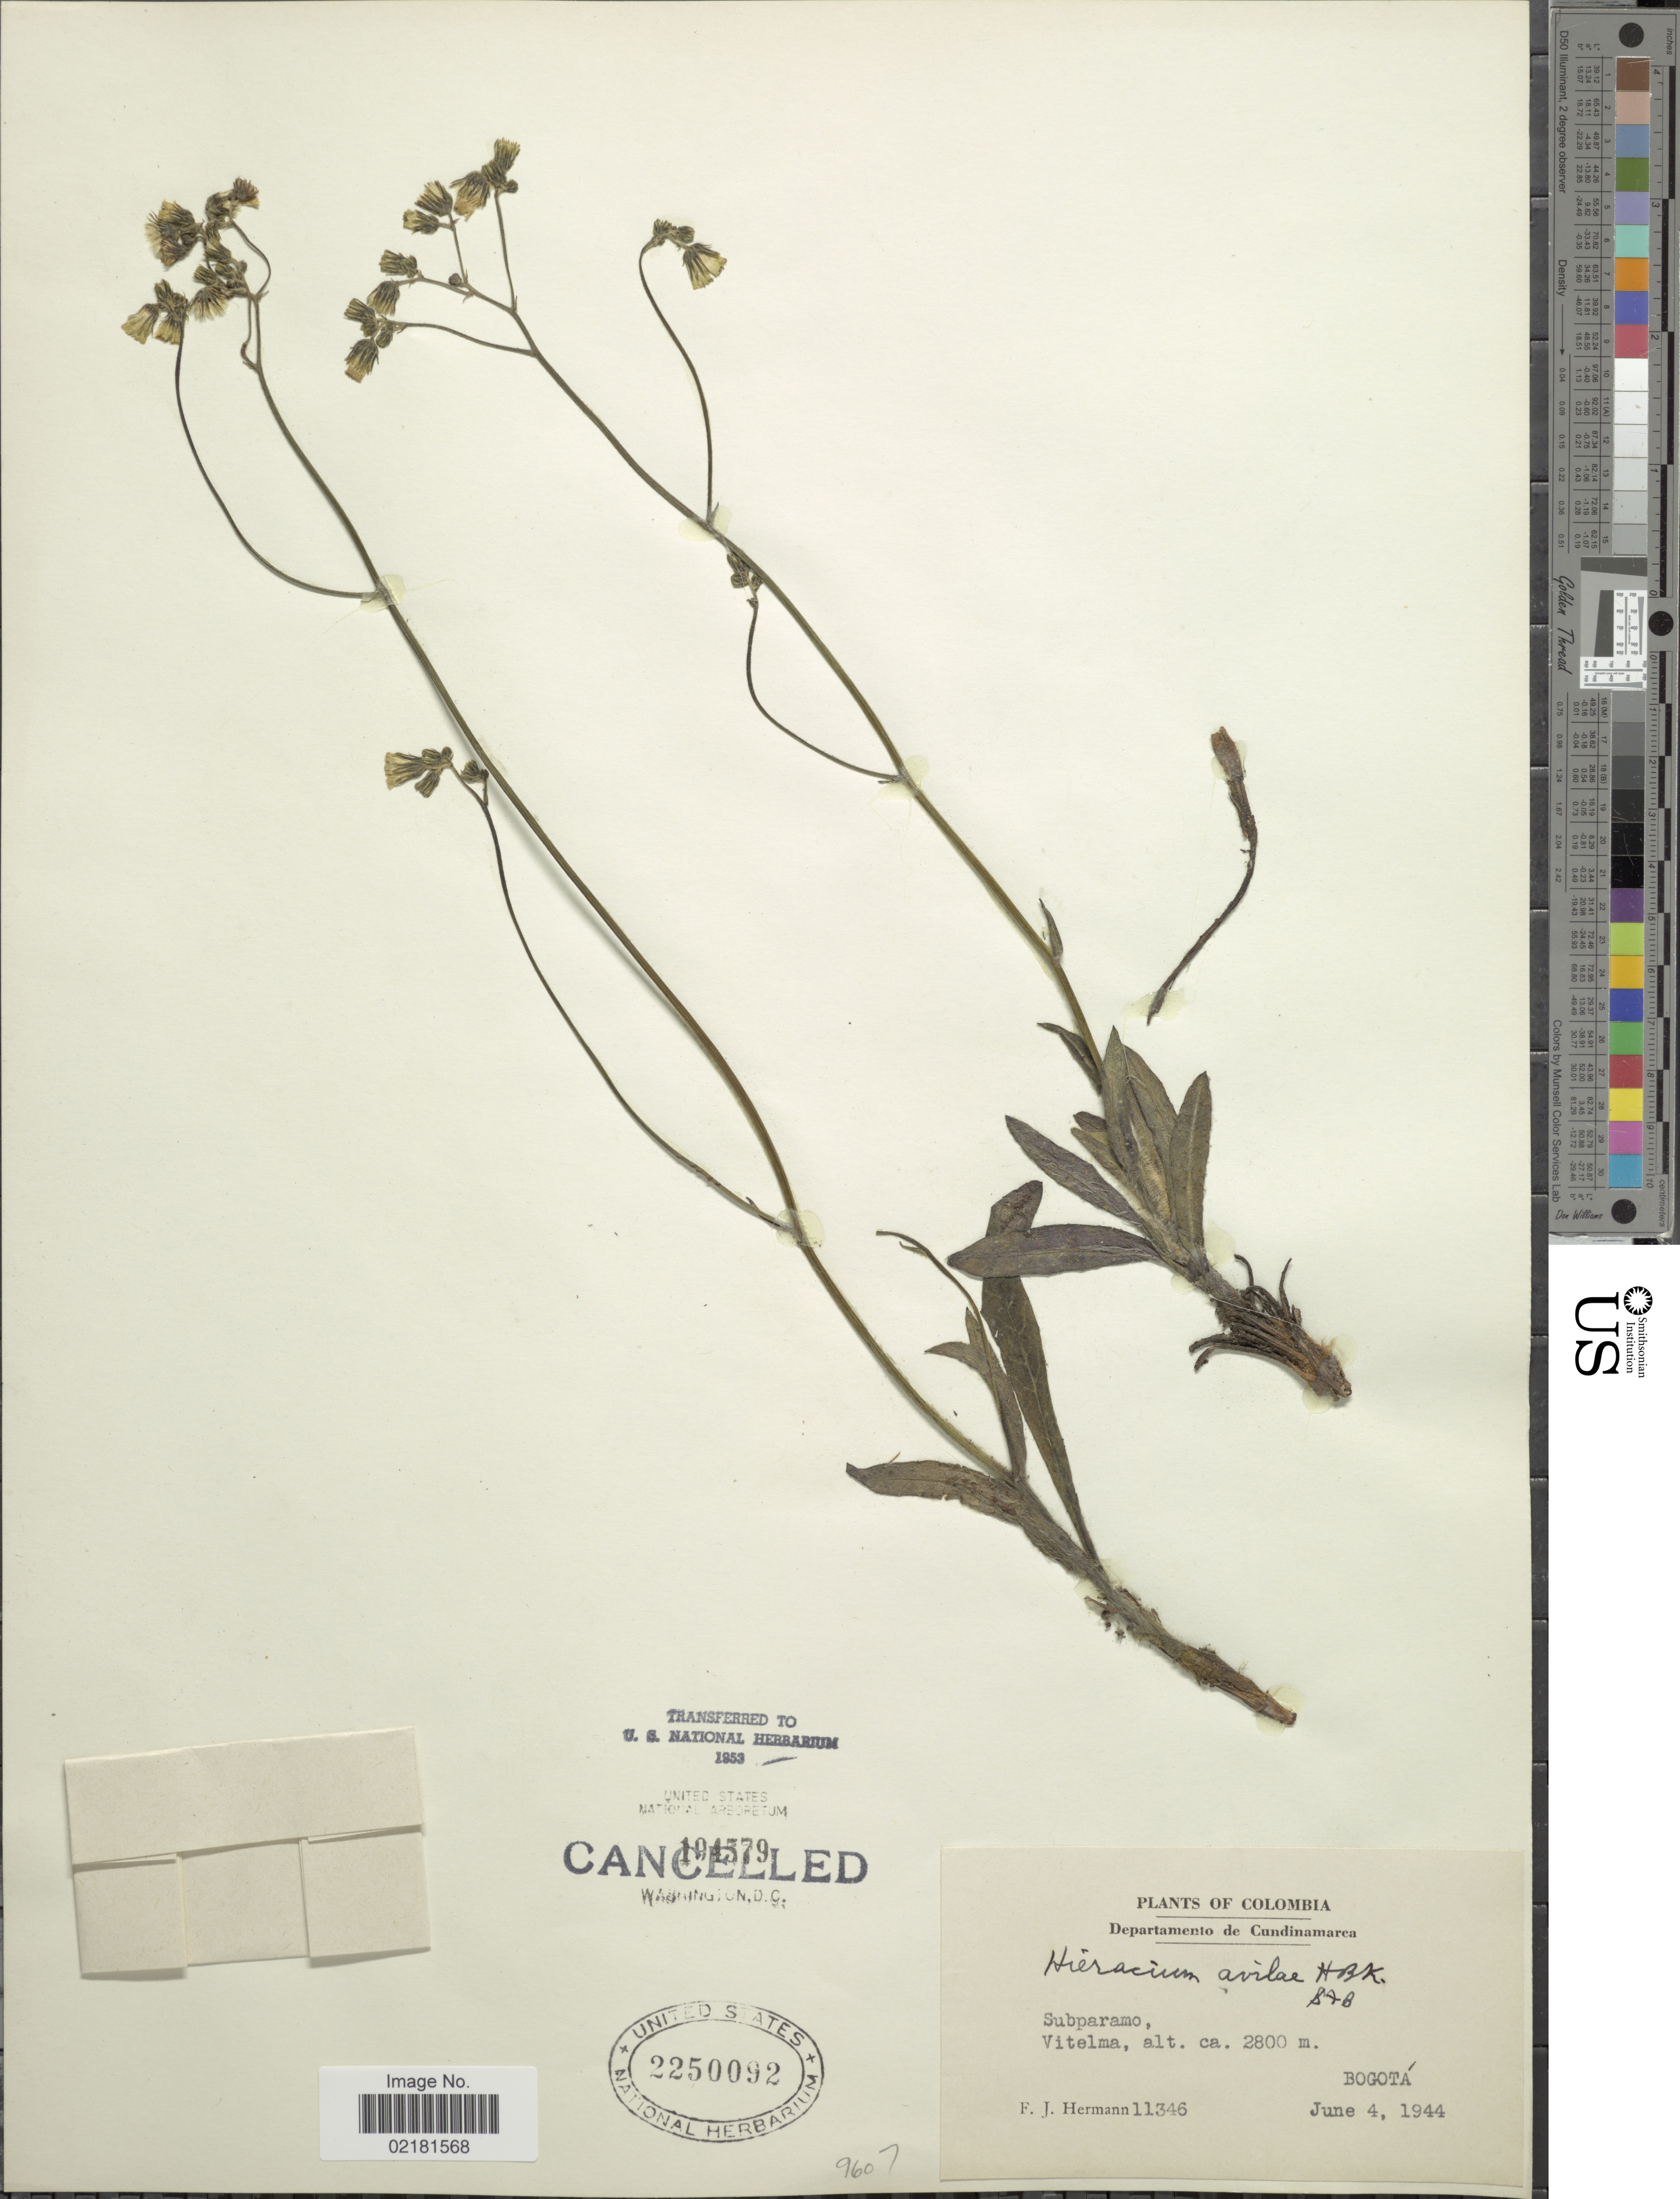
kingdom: Plantae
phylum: Tracheophyta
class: Magnoliopsida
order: Asterales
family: Asteraceae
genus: Hieracium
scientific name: Hieracium avilae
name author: Kunth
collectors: F. J. Hermann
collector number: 11346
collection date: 1944-06-04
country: Colombia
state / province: Cundinamarca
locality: Subparamo, Vitelma, Bogota.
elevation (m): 2800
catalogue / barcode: US 2250092